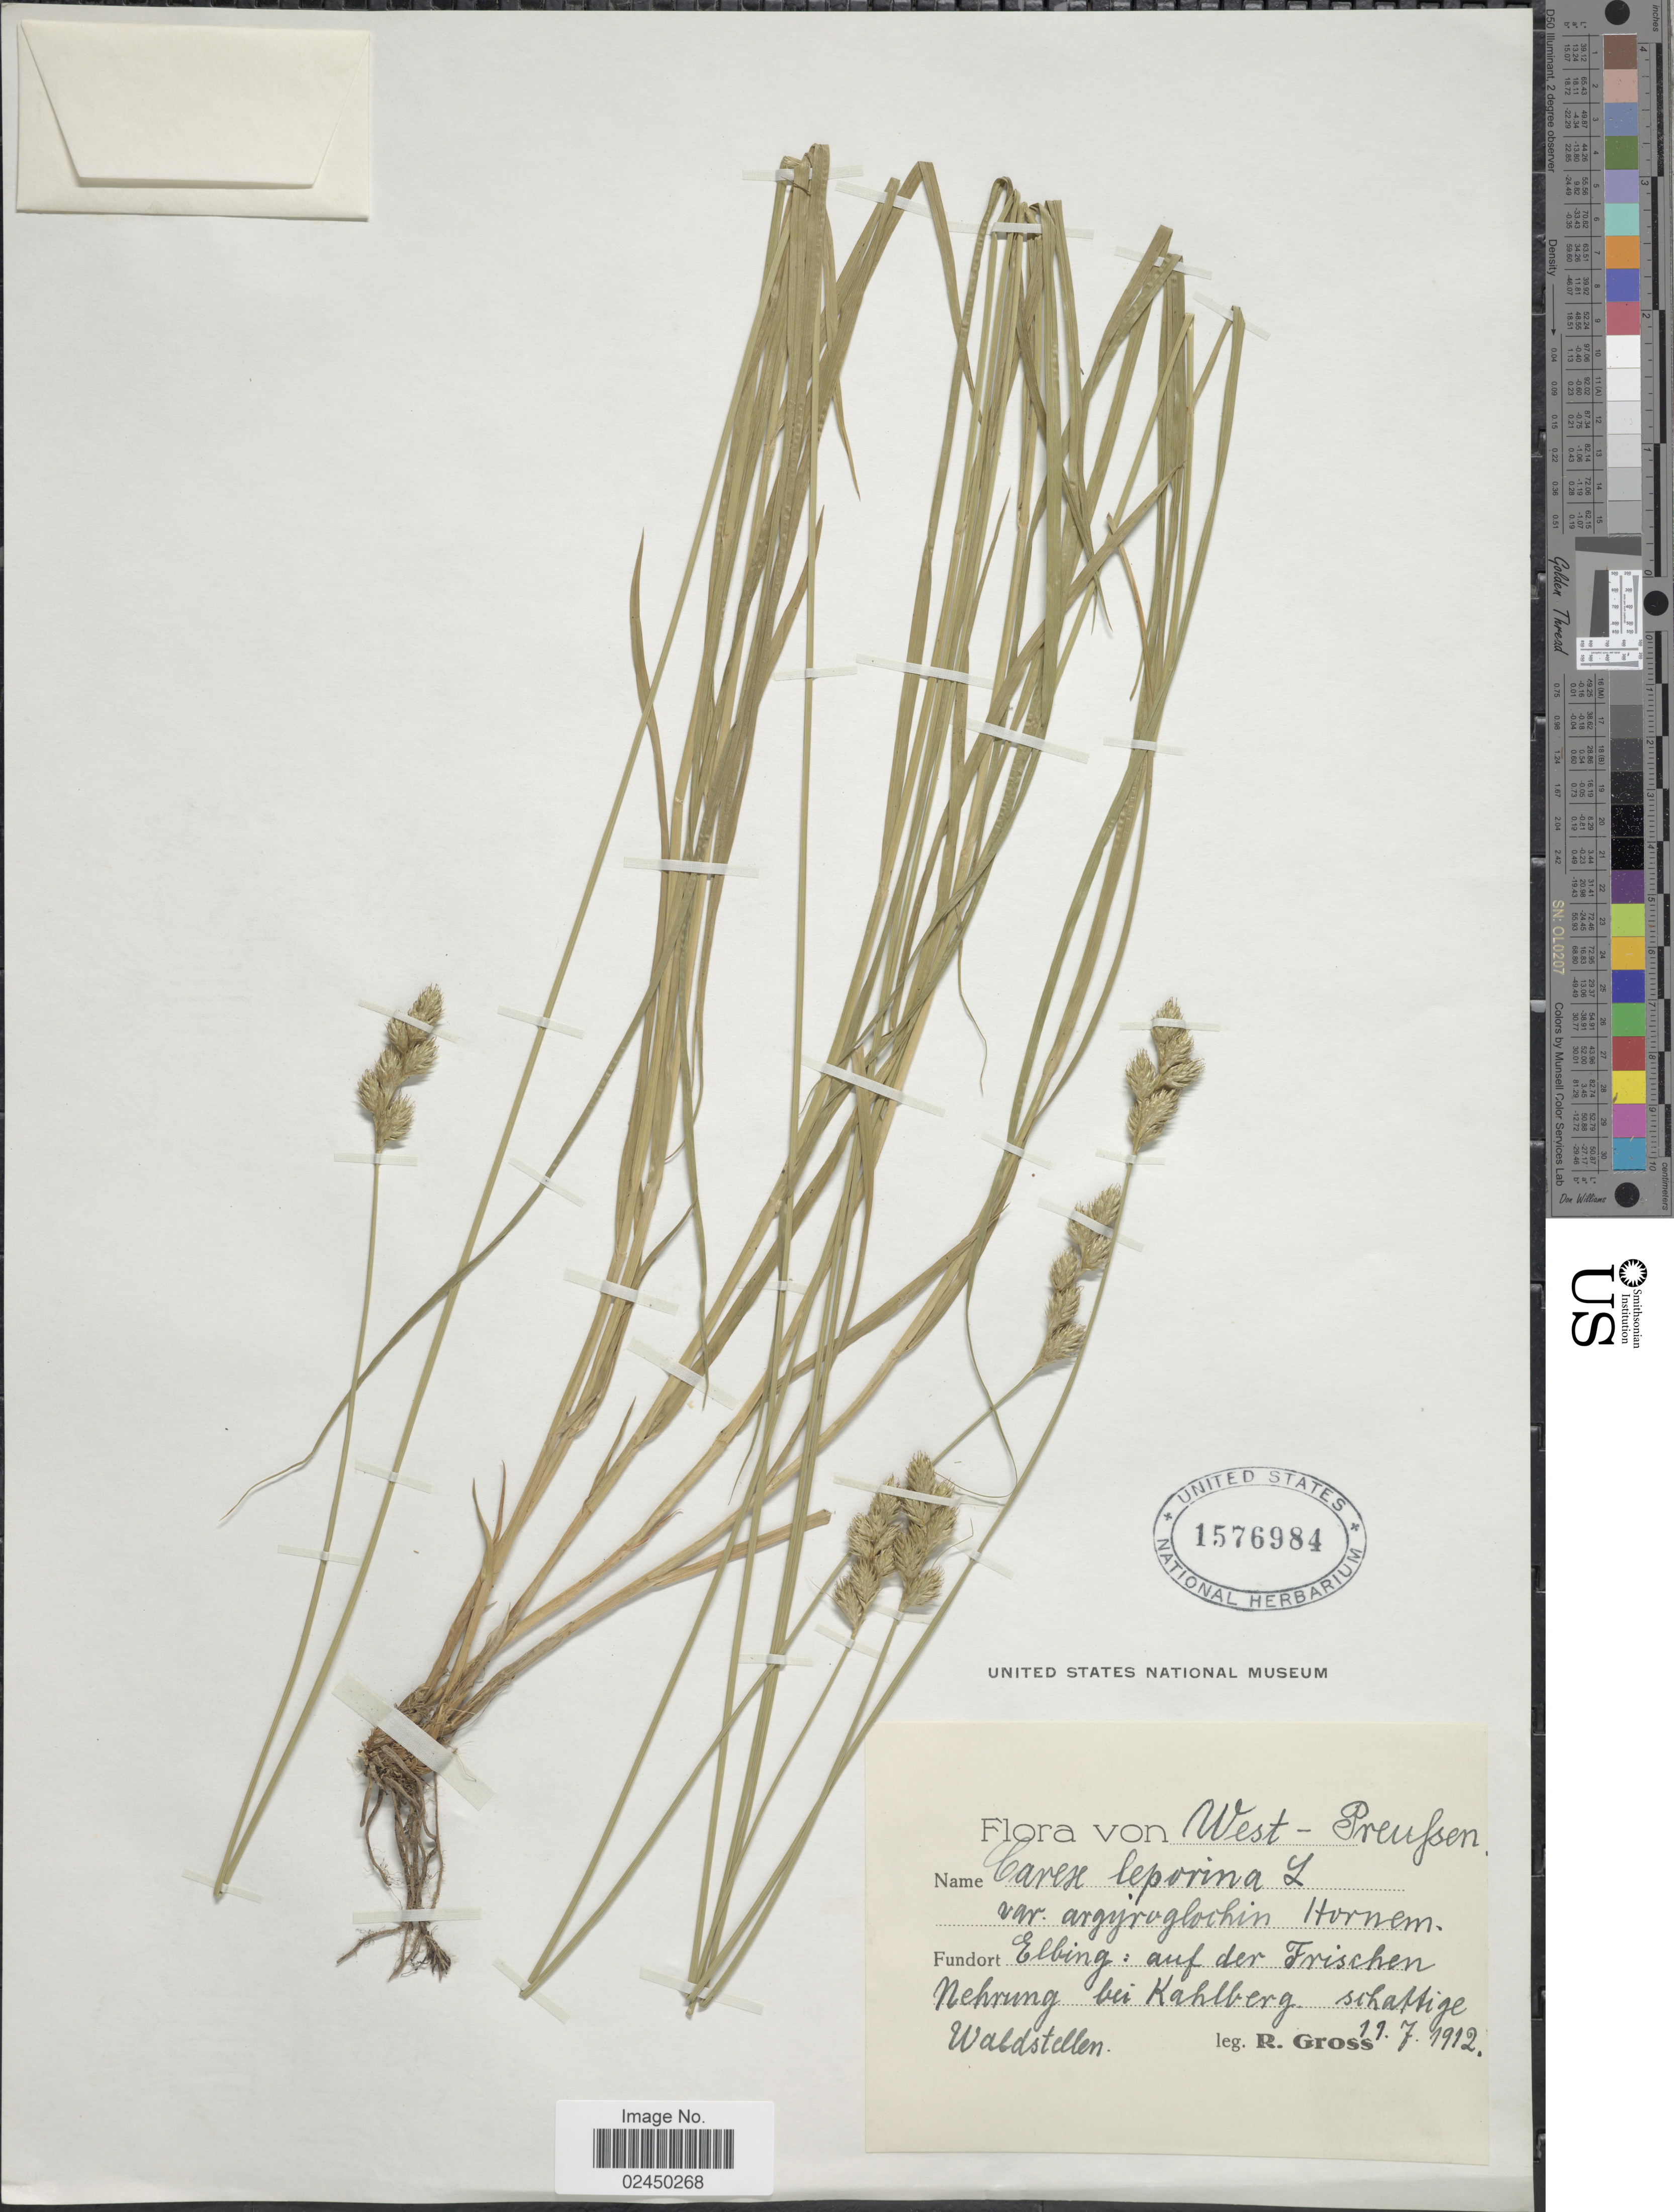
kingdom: Plantae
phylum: Tracheophyta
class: Liliopsida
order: Poales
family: Cyperaceae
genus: Carex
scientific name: Carex leporina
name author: L.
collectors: R. Gross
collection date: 1912-07-11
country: Poland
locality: West-Preussen, Elbing: auf der Frischen Nehrung bei Kahlberg schattige Waldstellen [interpreted]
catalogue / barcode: US 1576984